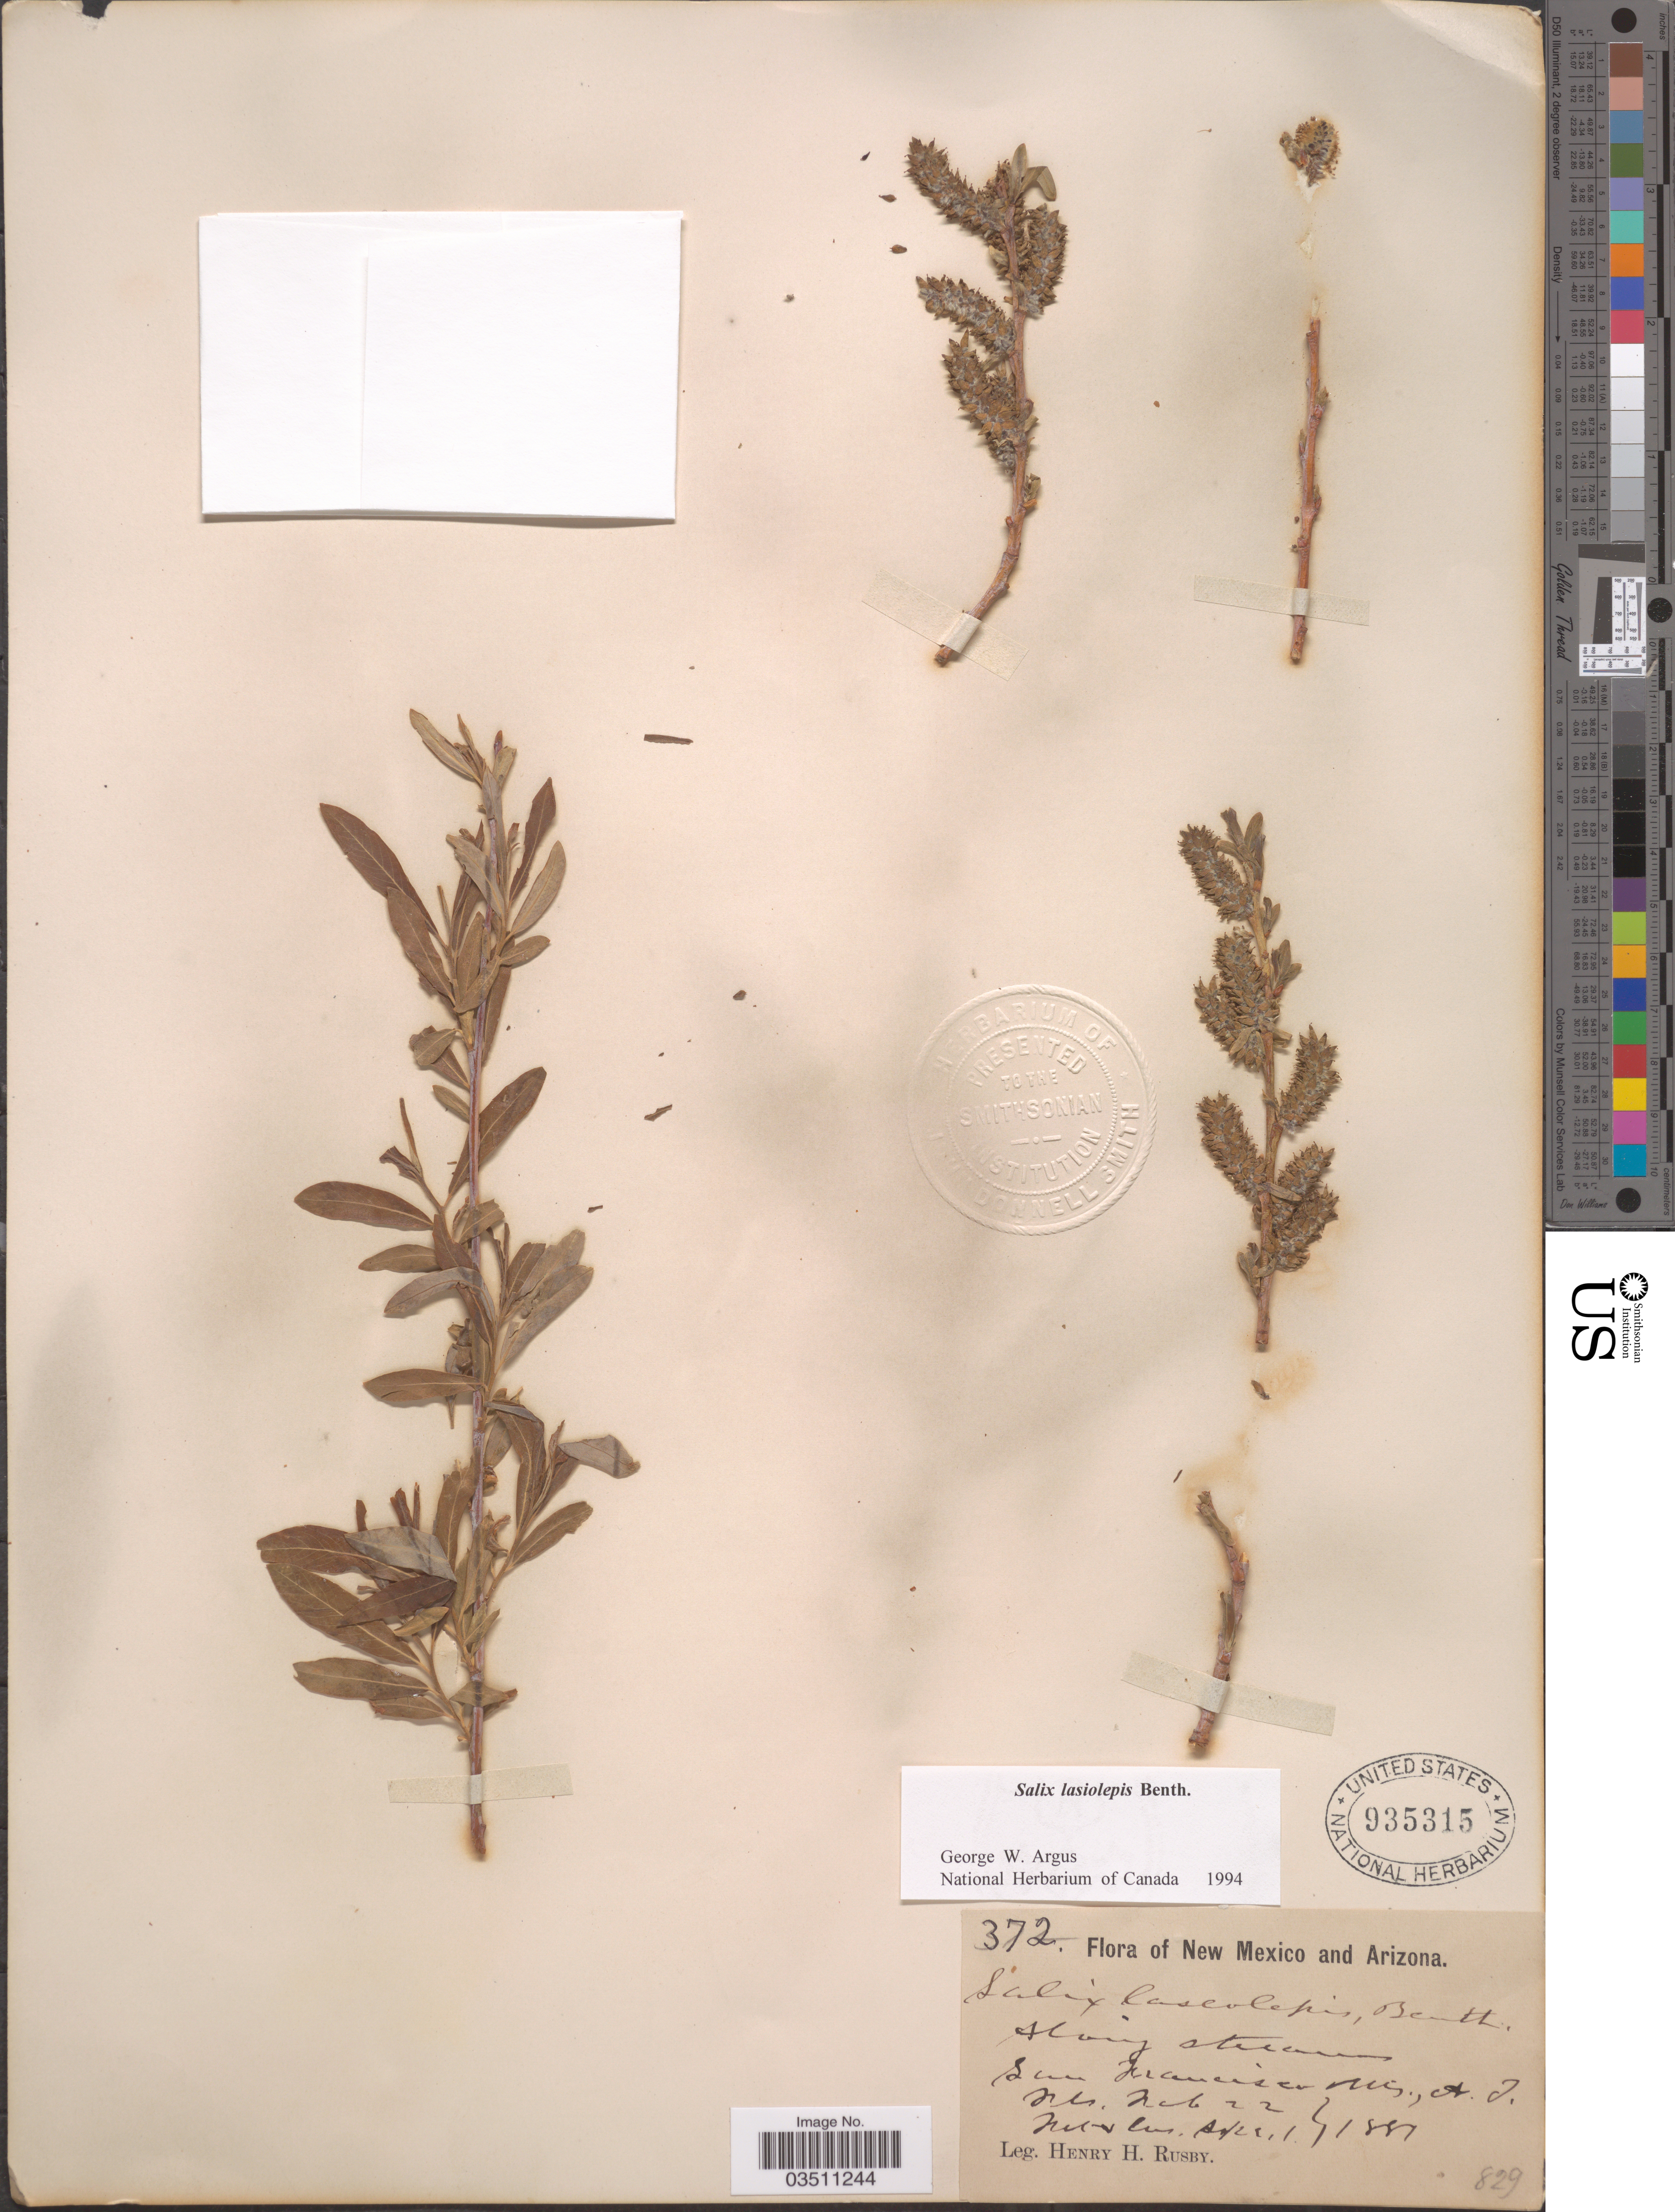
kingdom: Plantae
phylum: Tracheophyta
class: Magnoliopsida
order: Malpighiales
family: Salicaceae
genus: Salix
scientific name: Salix lasiolepis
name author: Benth.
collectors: H. H. Rusby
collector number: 372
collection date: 1881-03-22/1881-04-22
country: United States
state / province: Arizona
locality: San Francisco Mts.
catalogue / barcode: US 835315